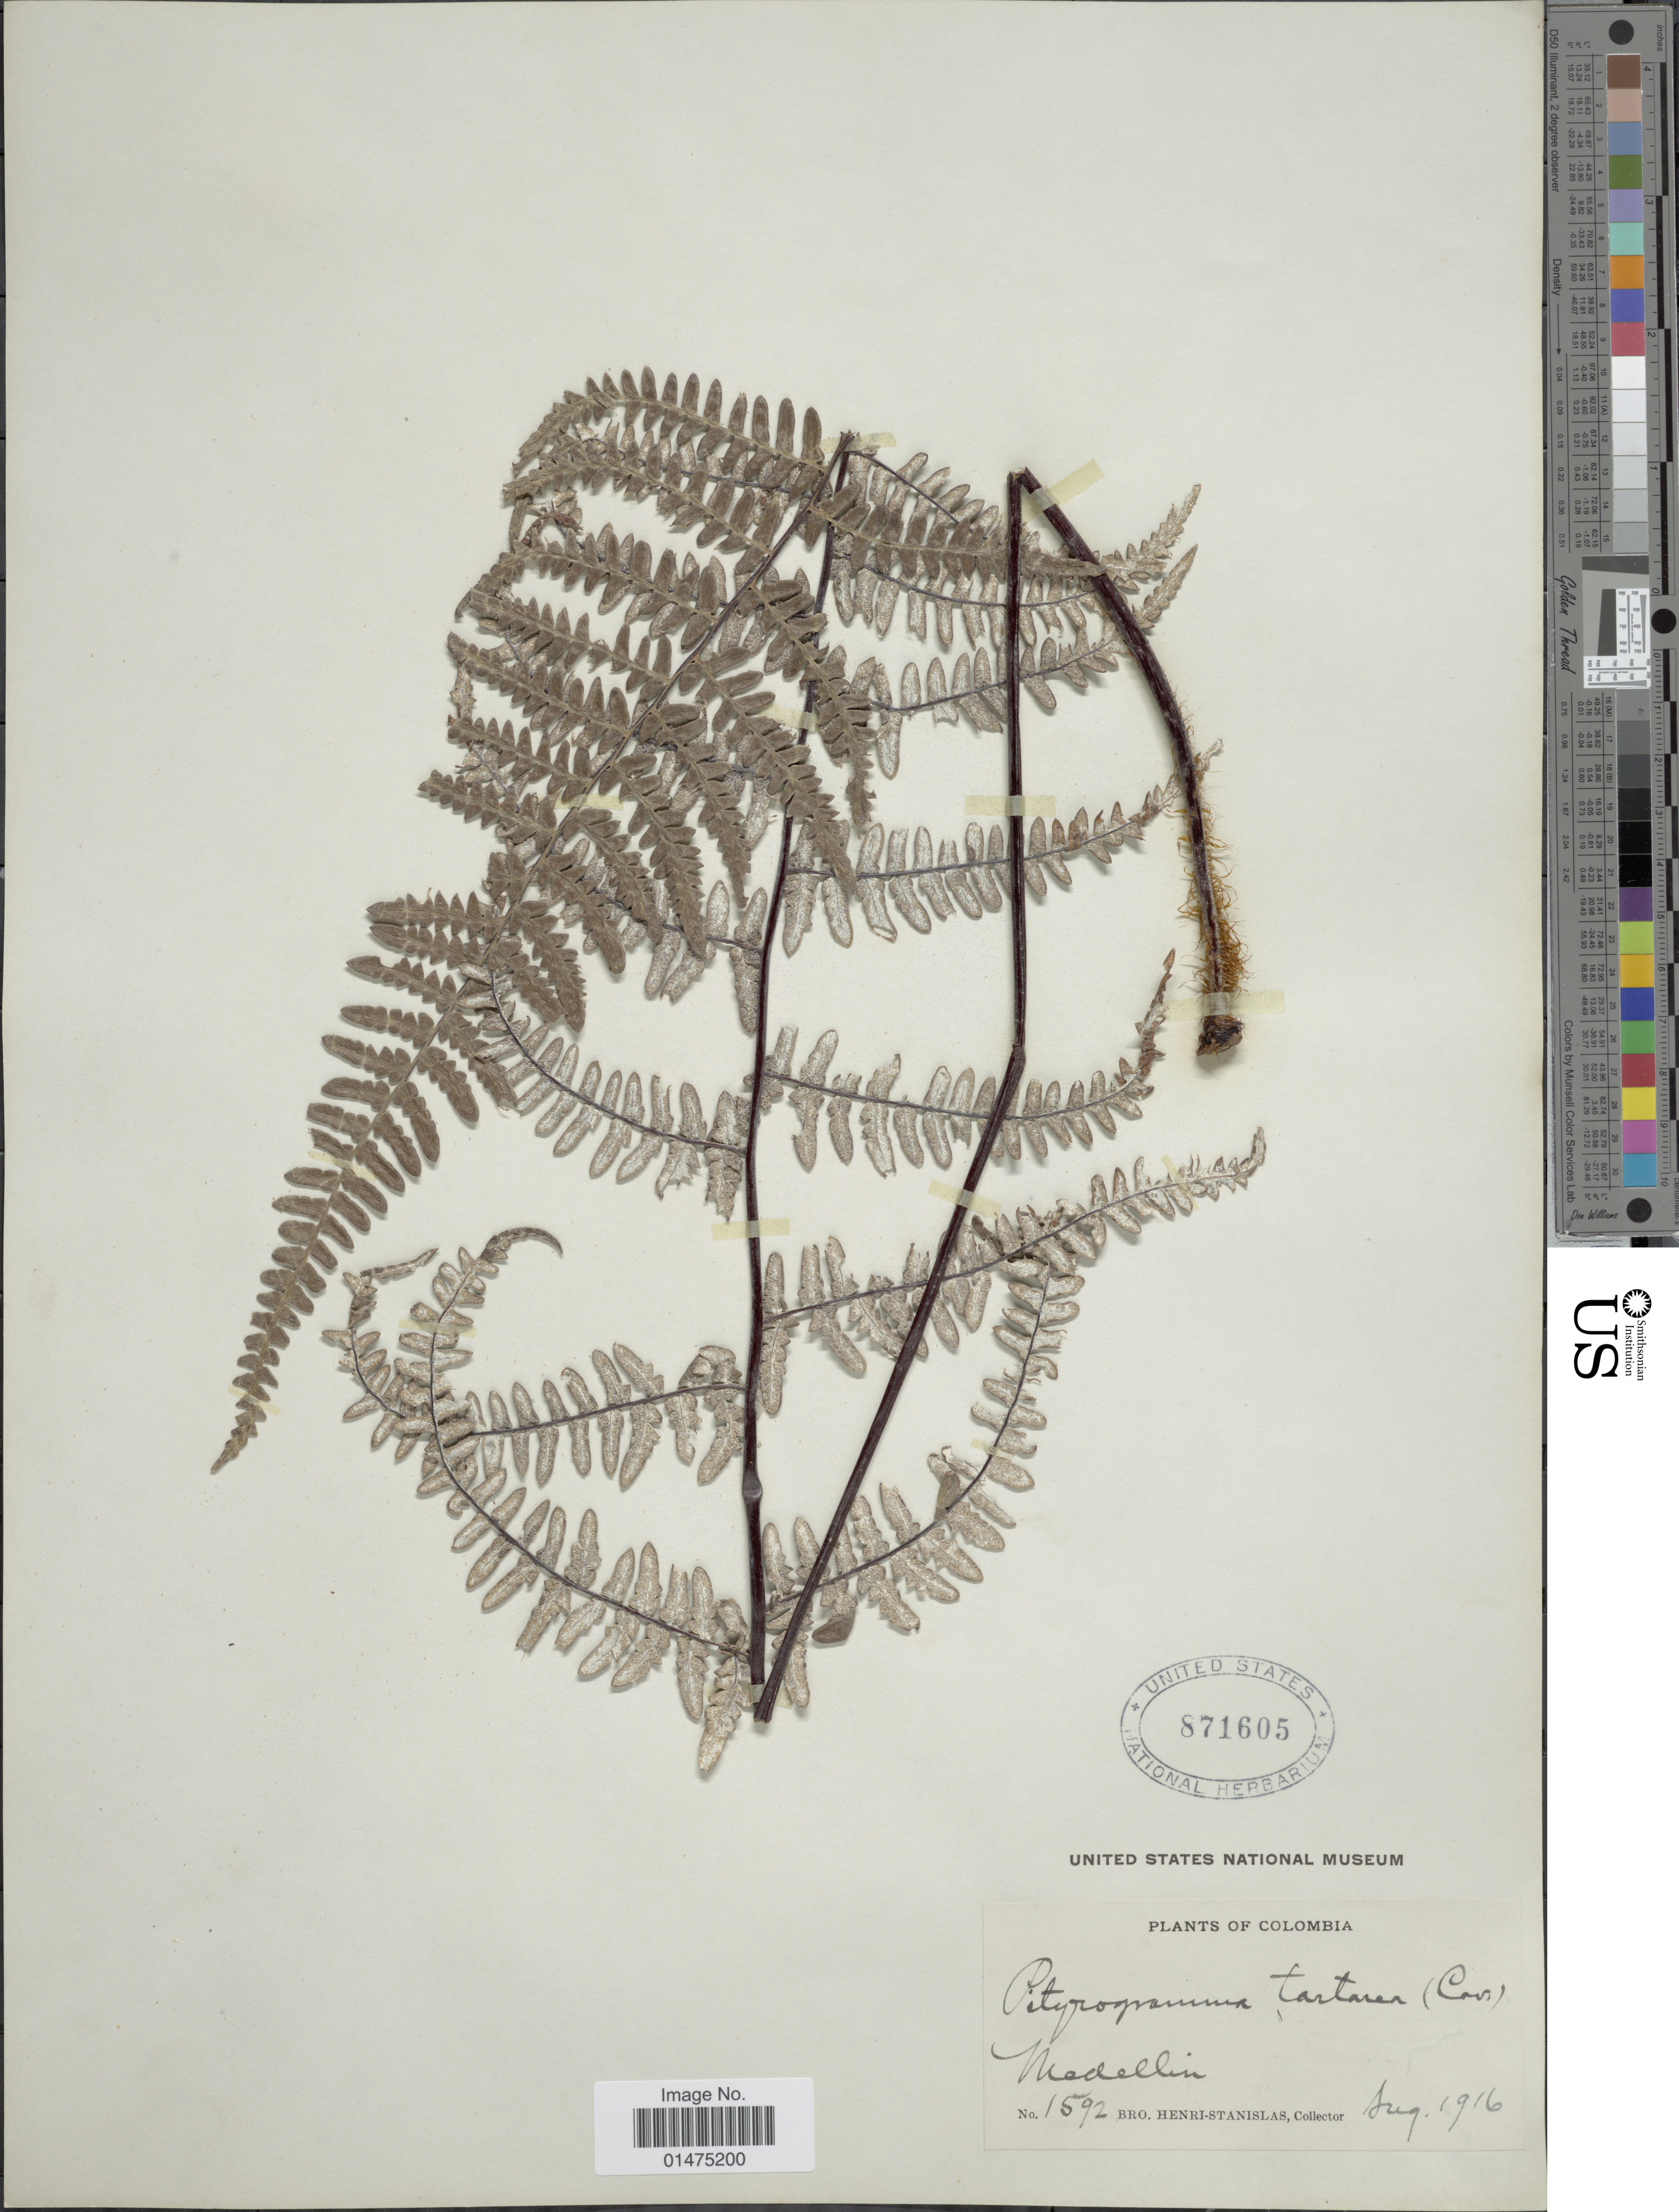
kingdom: Plantae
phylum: Tracheophyta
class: Polypodiopsida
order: Polypodiales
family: Pteridaceae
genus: Pityrogramma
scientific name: Pityrogramma tartarea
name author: (Cav.) Maxon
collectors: Henri-Stanislas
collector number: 1592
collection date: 1916-08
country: Colombia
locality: Medellin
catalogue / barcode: US 871605